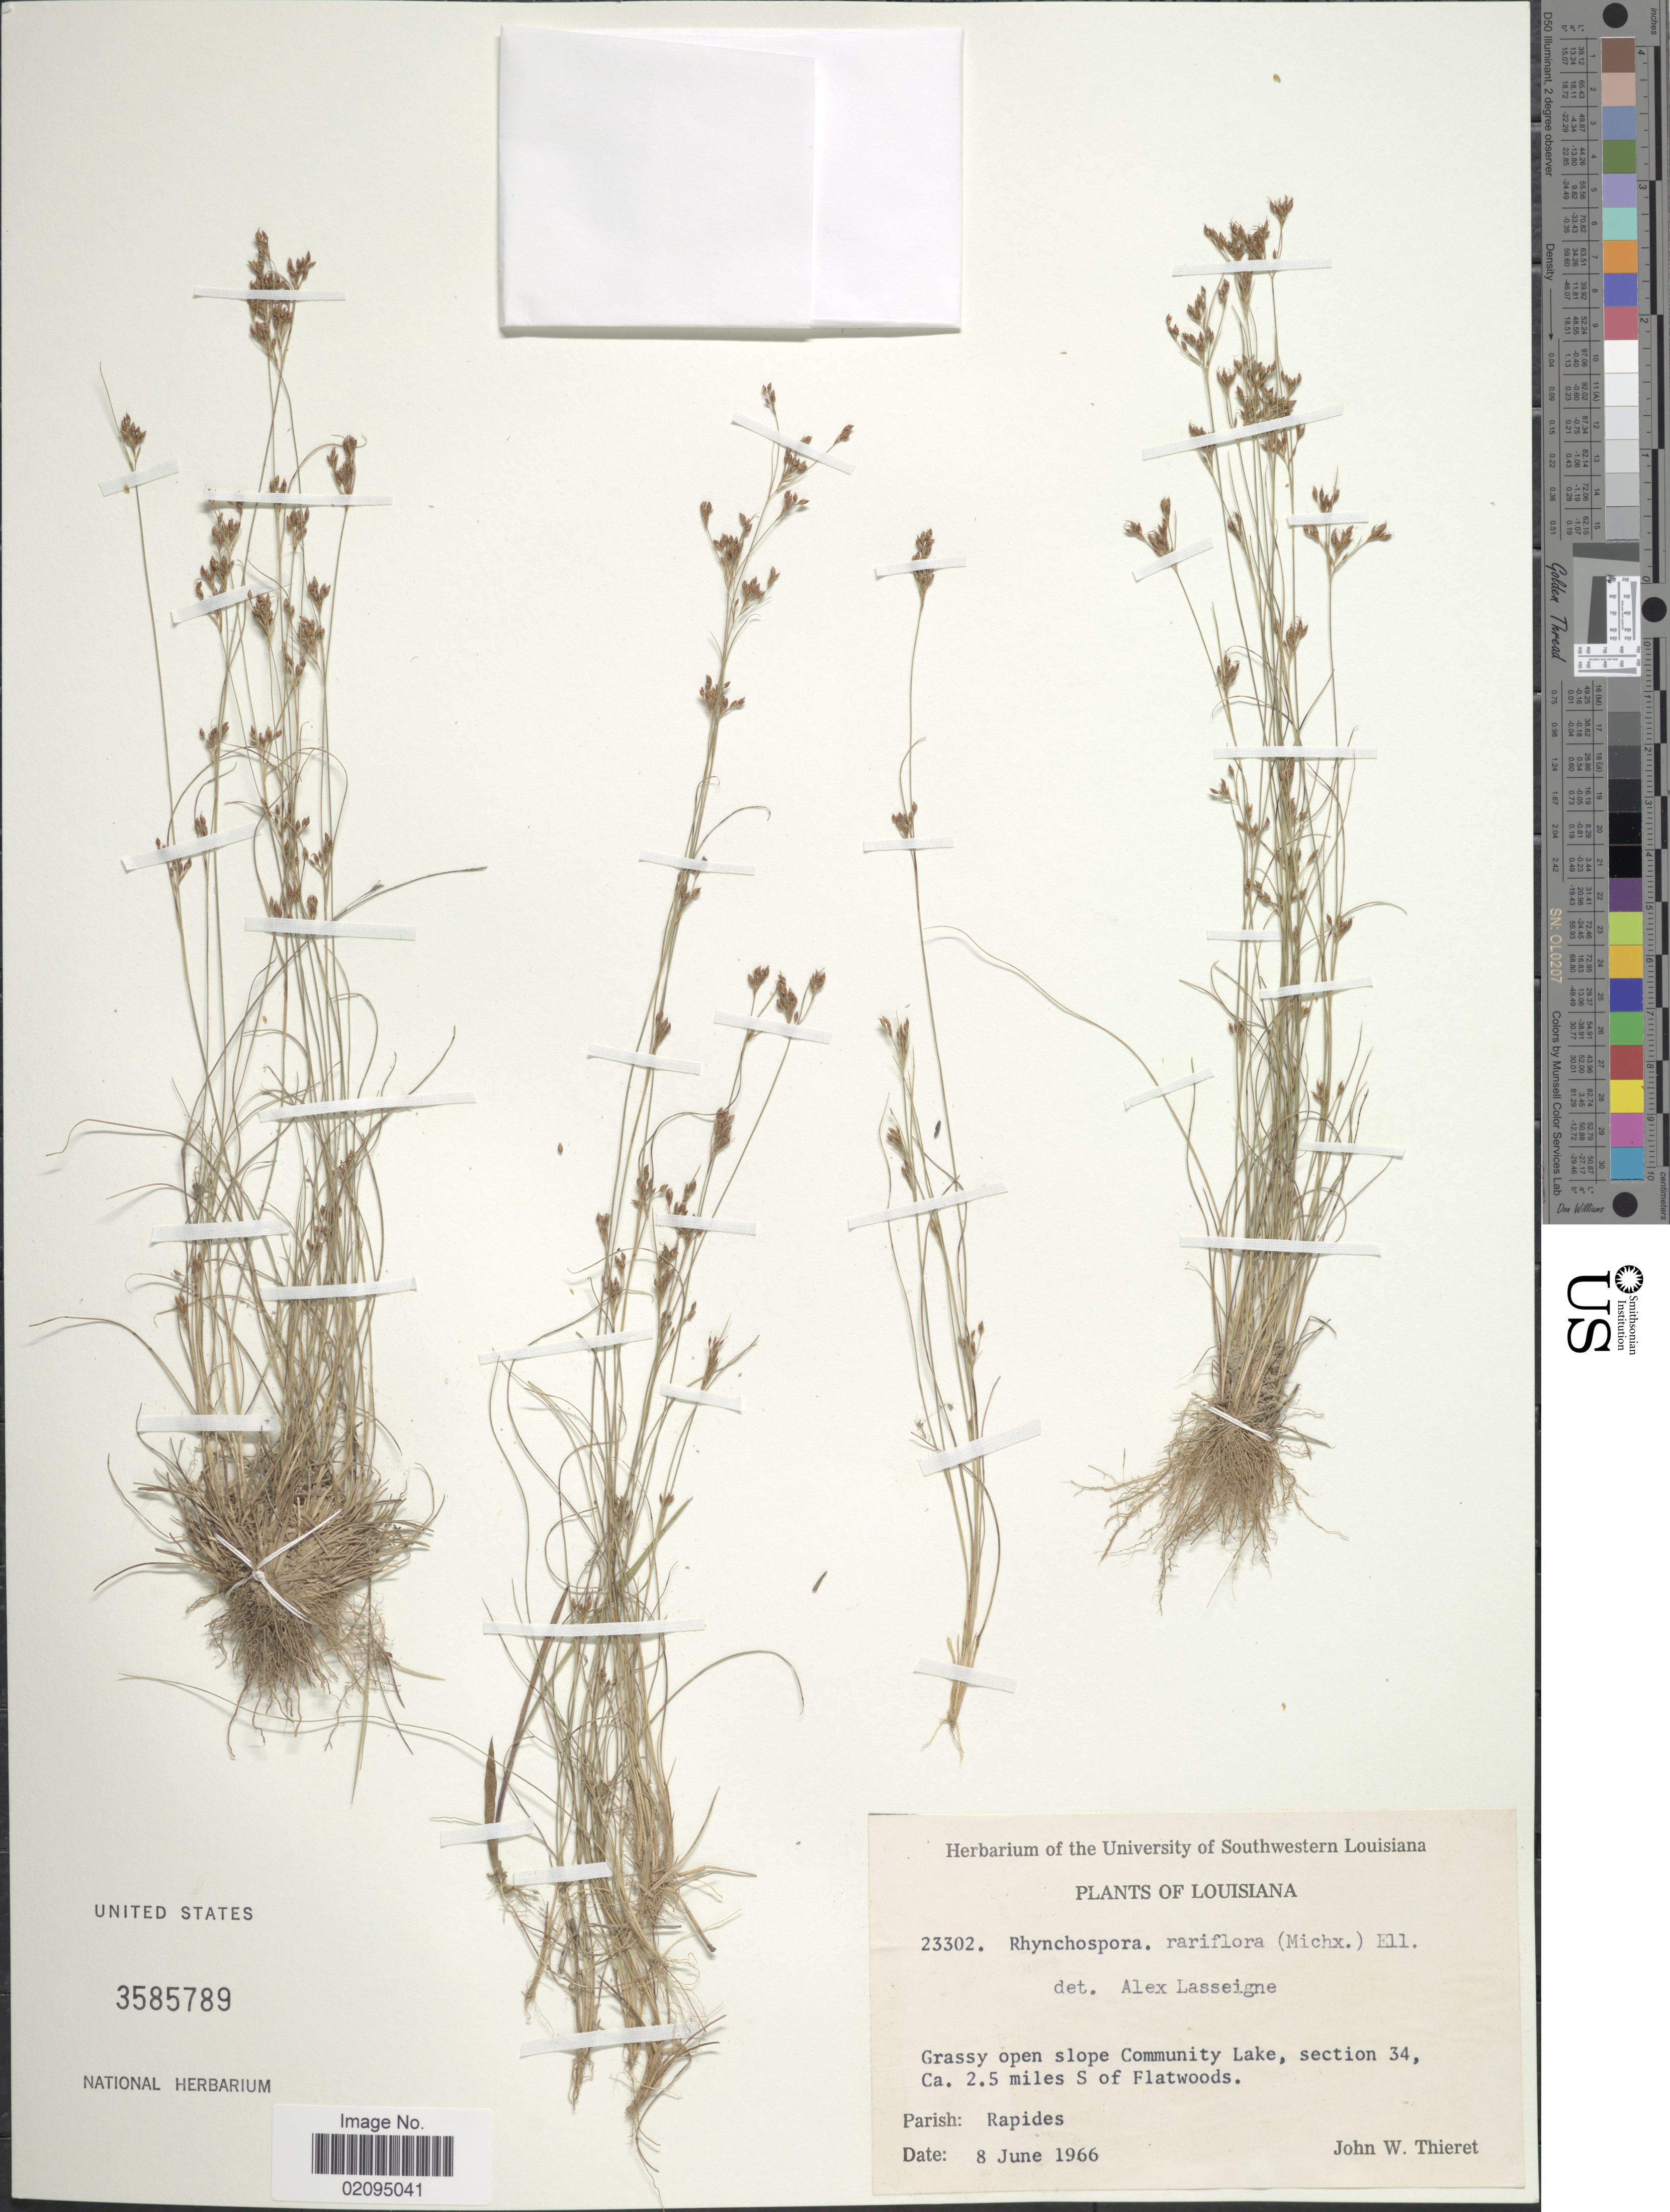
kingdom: Plantae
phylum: Tracheophyta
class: Liliopsida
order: Poales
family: Cyperaceae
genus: Rhynchospora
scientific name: Rhynchospora rariflora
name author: (Michx.) Elliott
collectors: J. W. Thieret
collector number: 23302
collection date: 1966-06-08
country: United States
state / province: Louisiana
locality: Slope Community Lake, sction 34, Ca. 2.5 miles S of Flatwoods. Parish: Rapides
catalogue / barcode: US 3585789